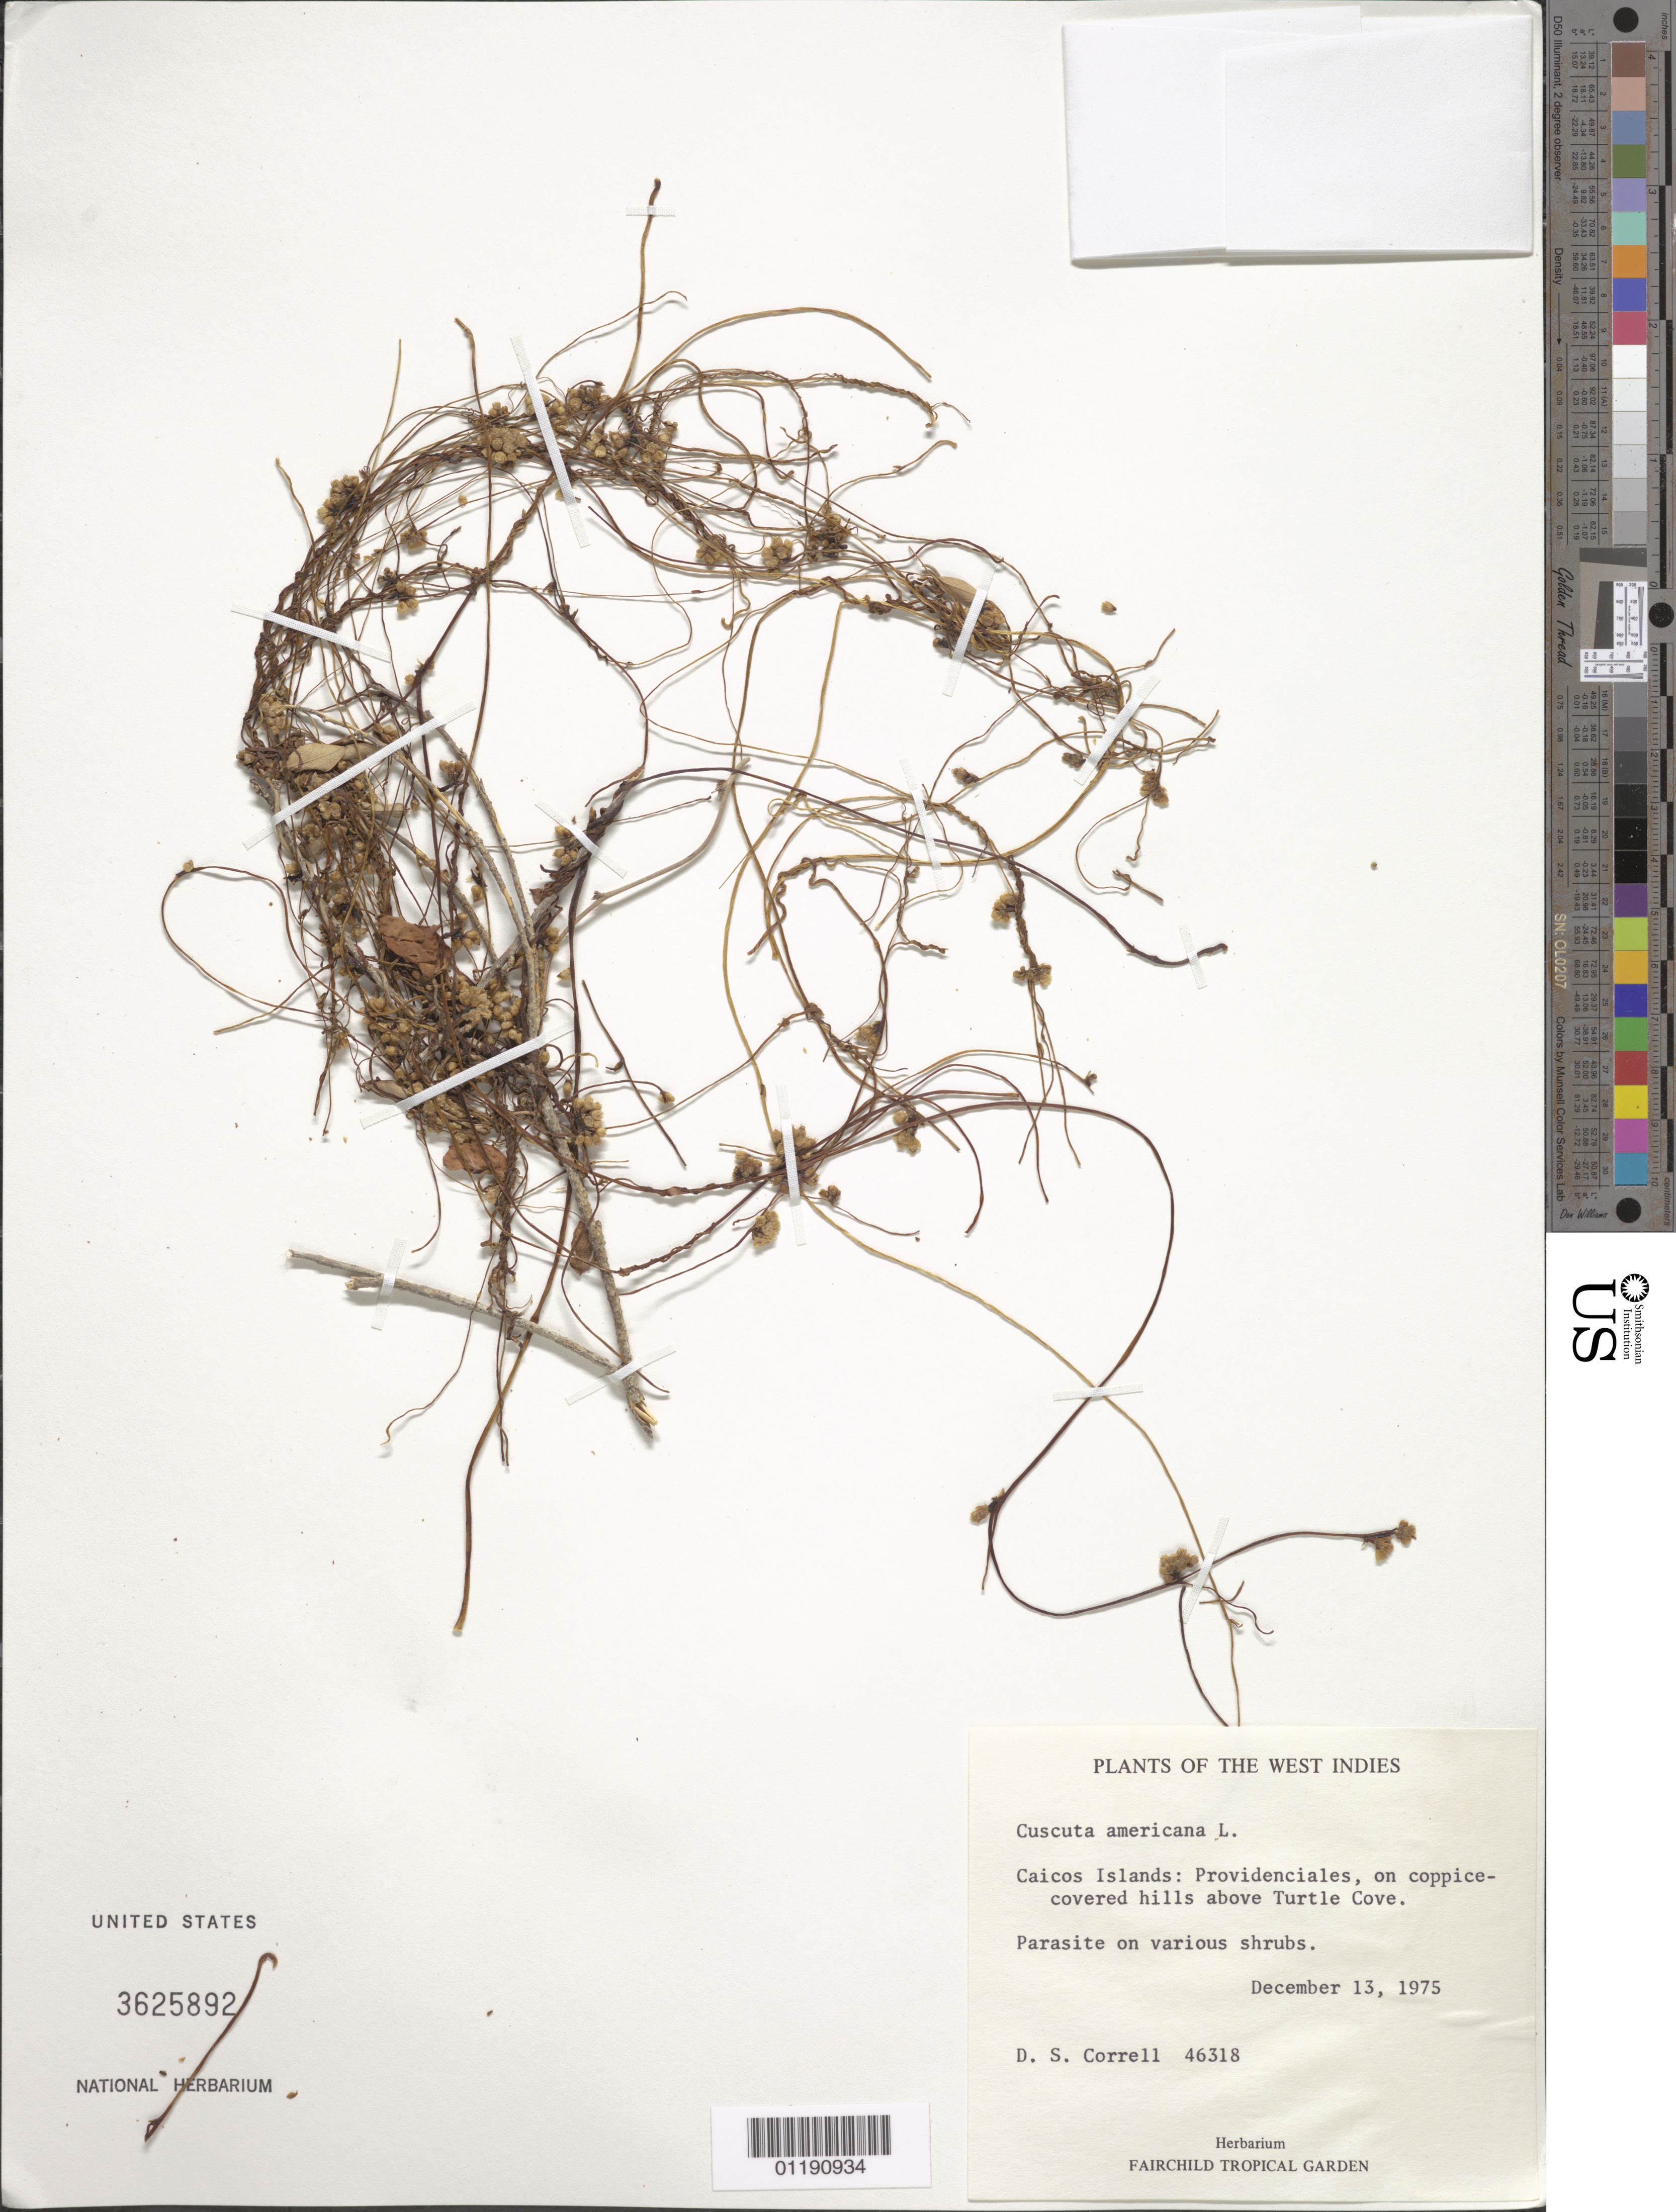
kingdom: Plantae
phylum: Tracheophyta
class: Magnoliopsida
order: Solanales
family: Convolvulaceae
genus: Cuscuta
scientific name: Cuscuta americana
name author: L.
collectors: D. S. Correll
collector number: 46318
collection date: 1975-12-13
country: Bahamas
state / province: Caicos Islands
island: Caicos s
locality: Caicos Islands: providenciales, on coppice-covered hills above Turtle Cove.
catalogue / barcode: US 3625892